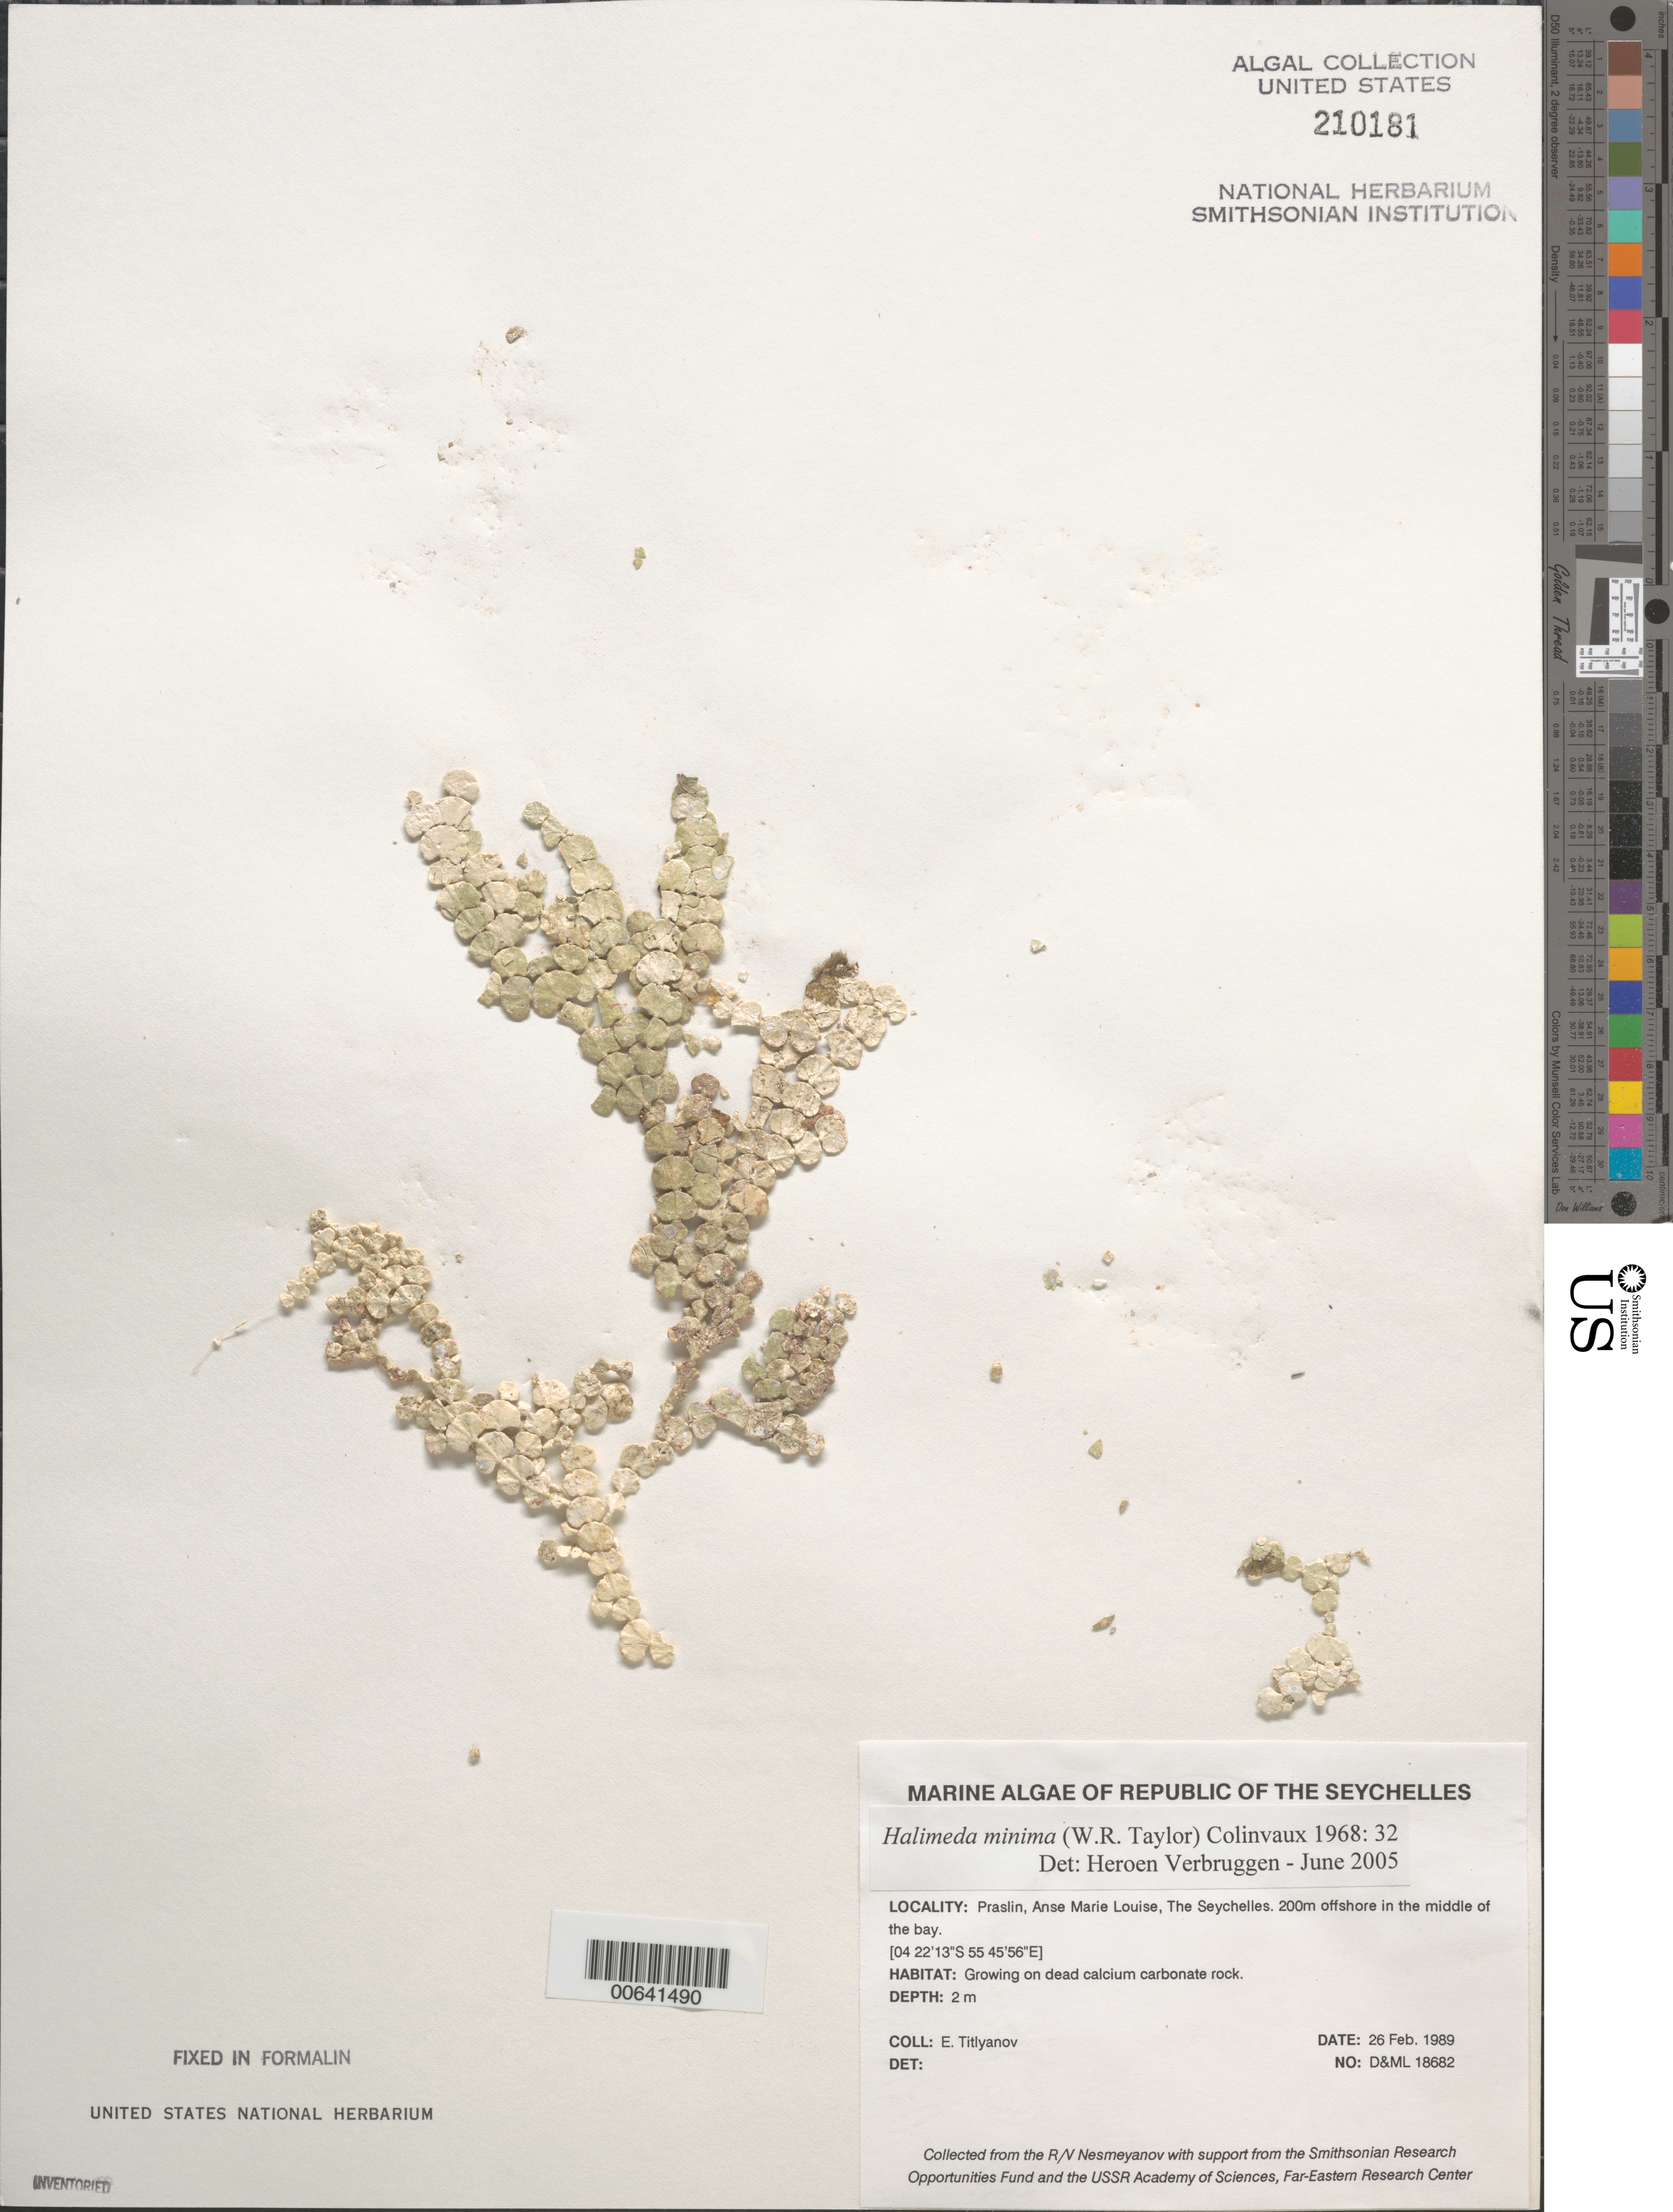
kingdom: Plantae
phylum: Chlorophyta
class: Ulvophyceae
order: Bryopsidales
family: Halimedaceae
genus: Halimeda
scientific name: Halimeda minima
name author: (W.R. Taylor) Hillis-Colinvaux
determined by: Verbruggen, H.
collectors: E. Titlyanov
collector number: D&ML 18682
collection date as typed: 26 Feb 1989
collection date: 1989-02-26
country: Seychelles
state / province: Baie Sainte Anne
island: Praslin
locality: Anse Marie Louise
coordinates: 04 22'13"S, 55 45'56"E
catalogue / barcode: US 210181